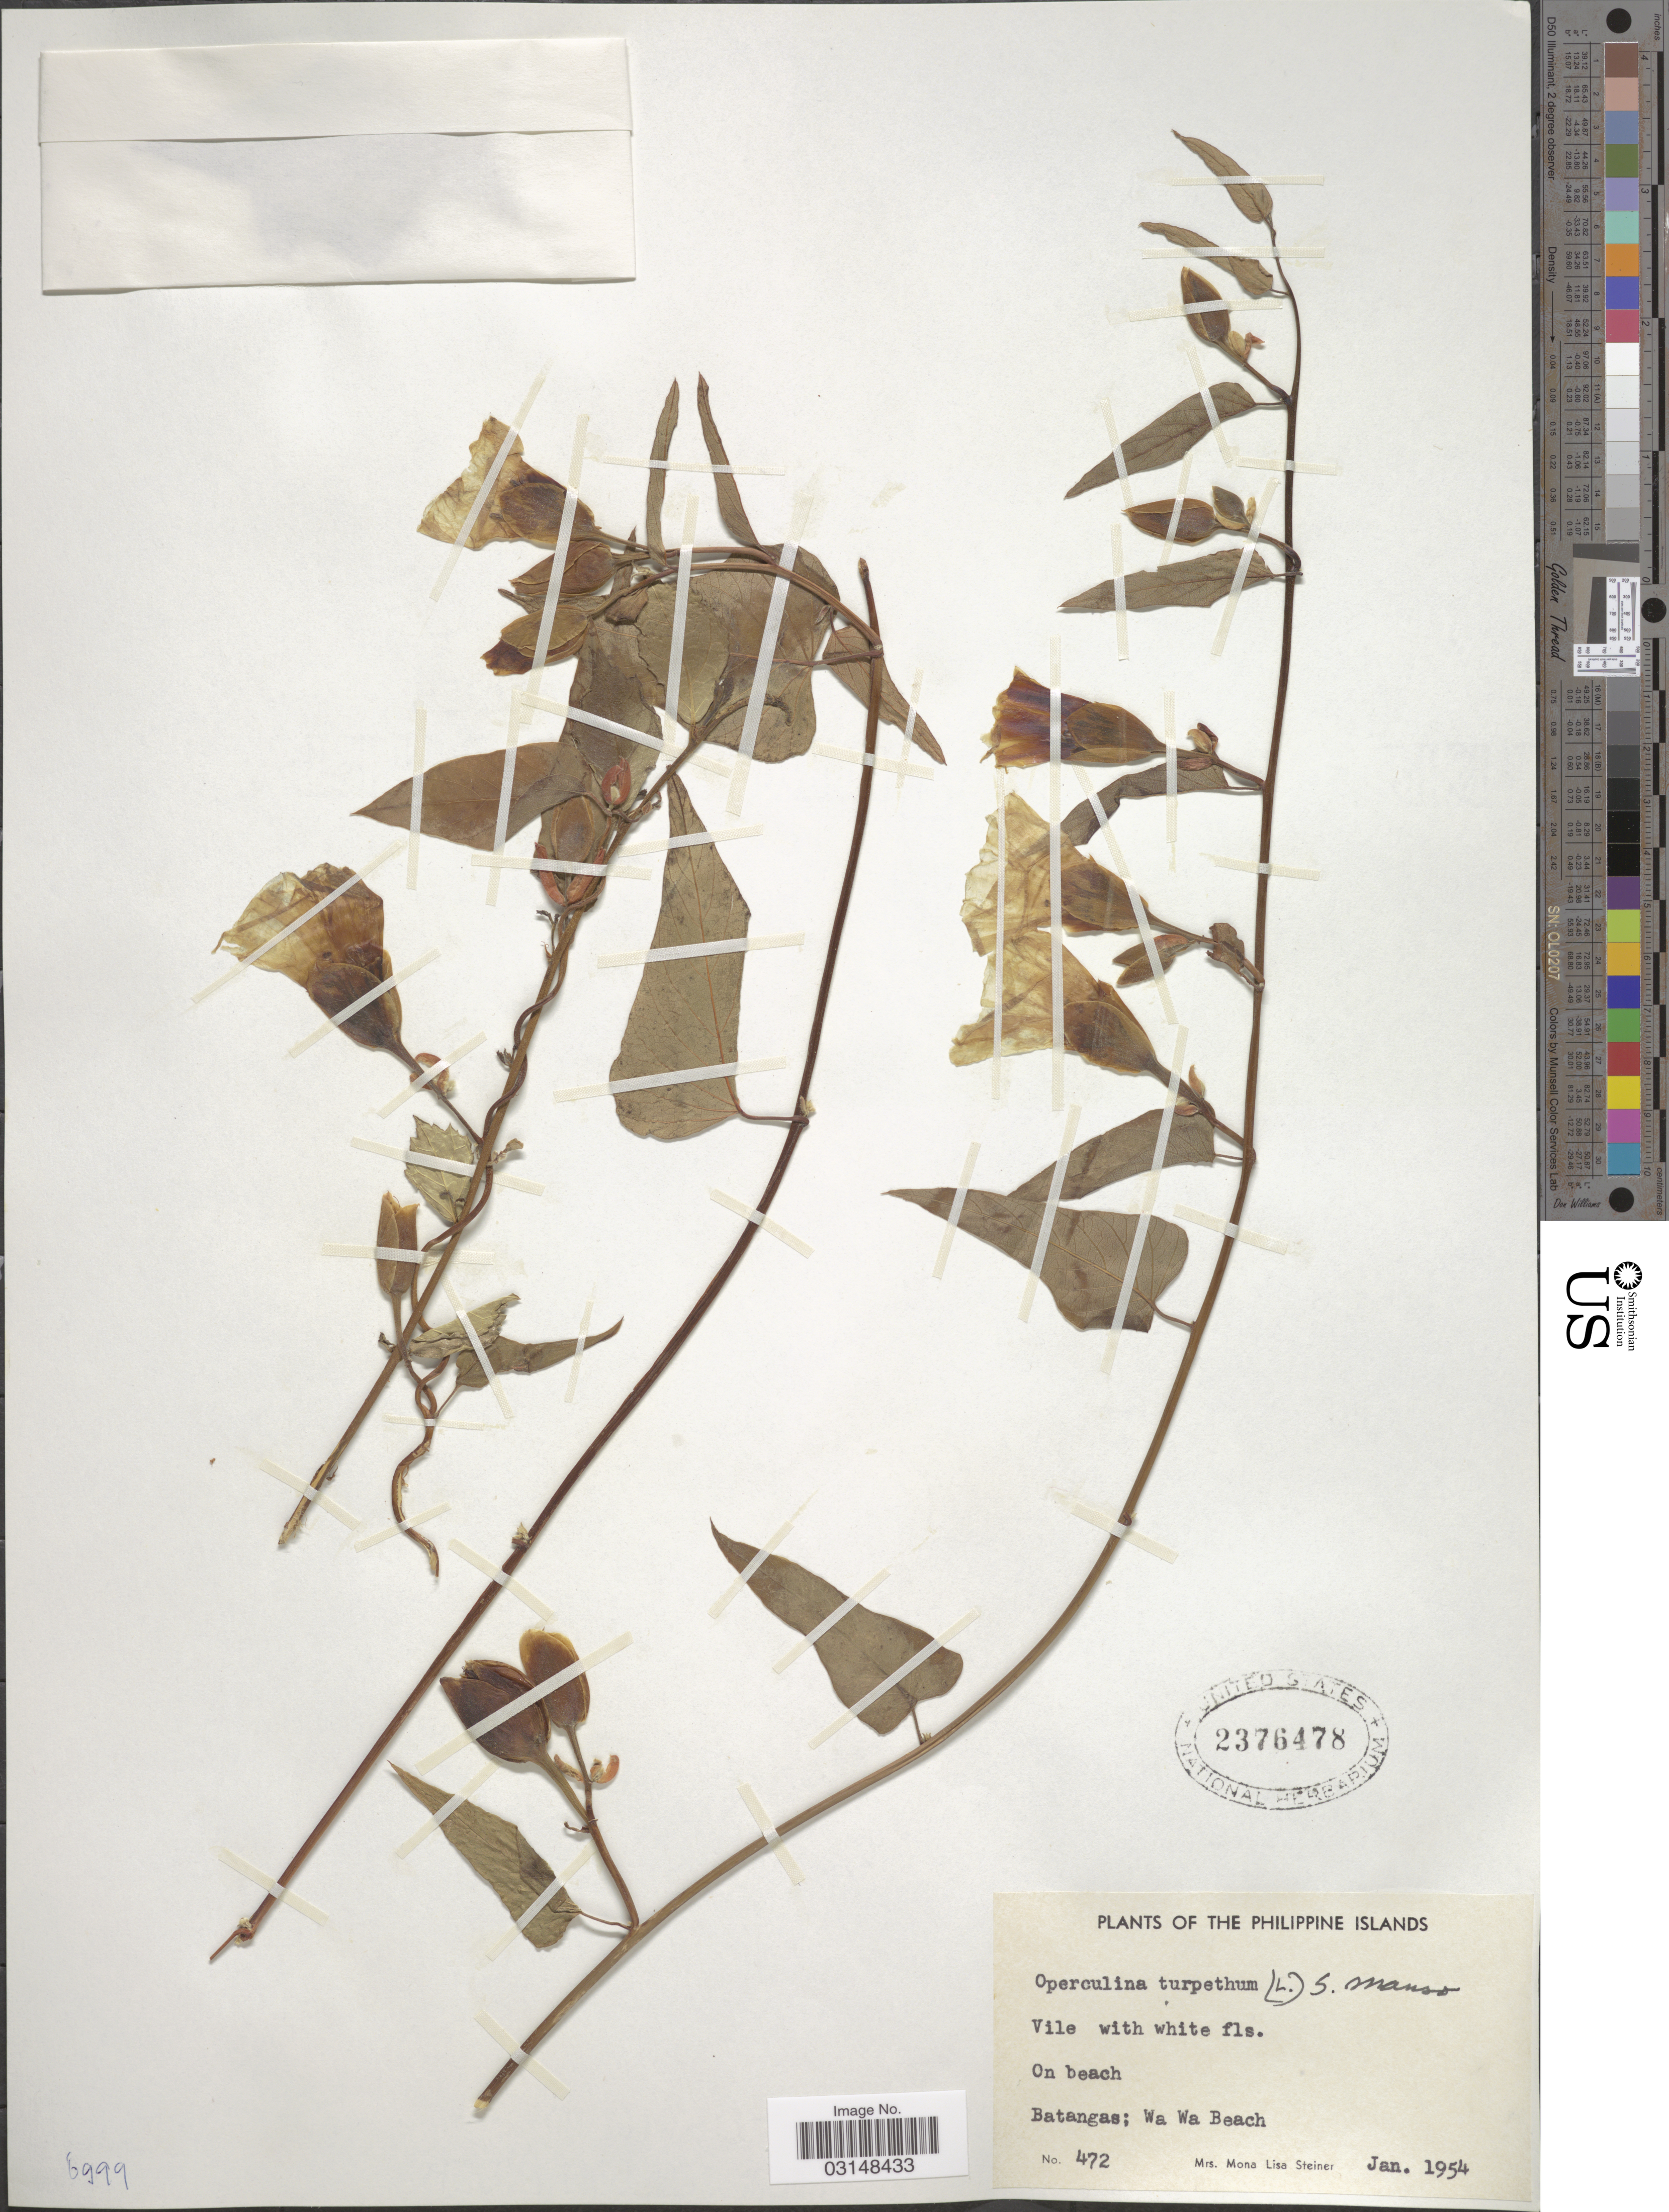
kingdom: Plantae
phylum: Tracheophyta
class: Magnoliopsida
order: Solanales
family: Convolvulaceae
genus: Operculina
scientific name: Operculina turpethum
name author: (L.) Silva Manso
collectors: M. Steiner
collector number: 472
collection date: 1954-01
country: Philippines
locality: Batangas: Wa Wa Beach.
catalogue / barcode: US 2376478